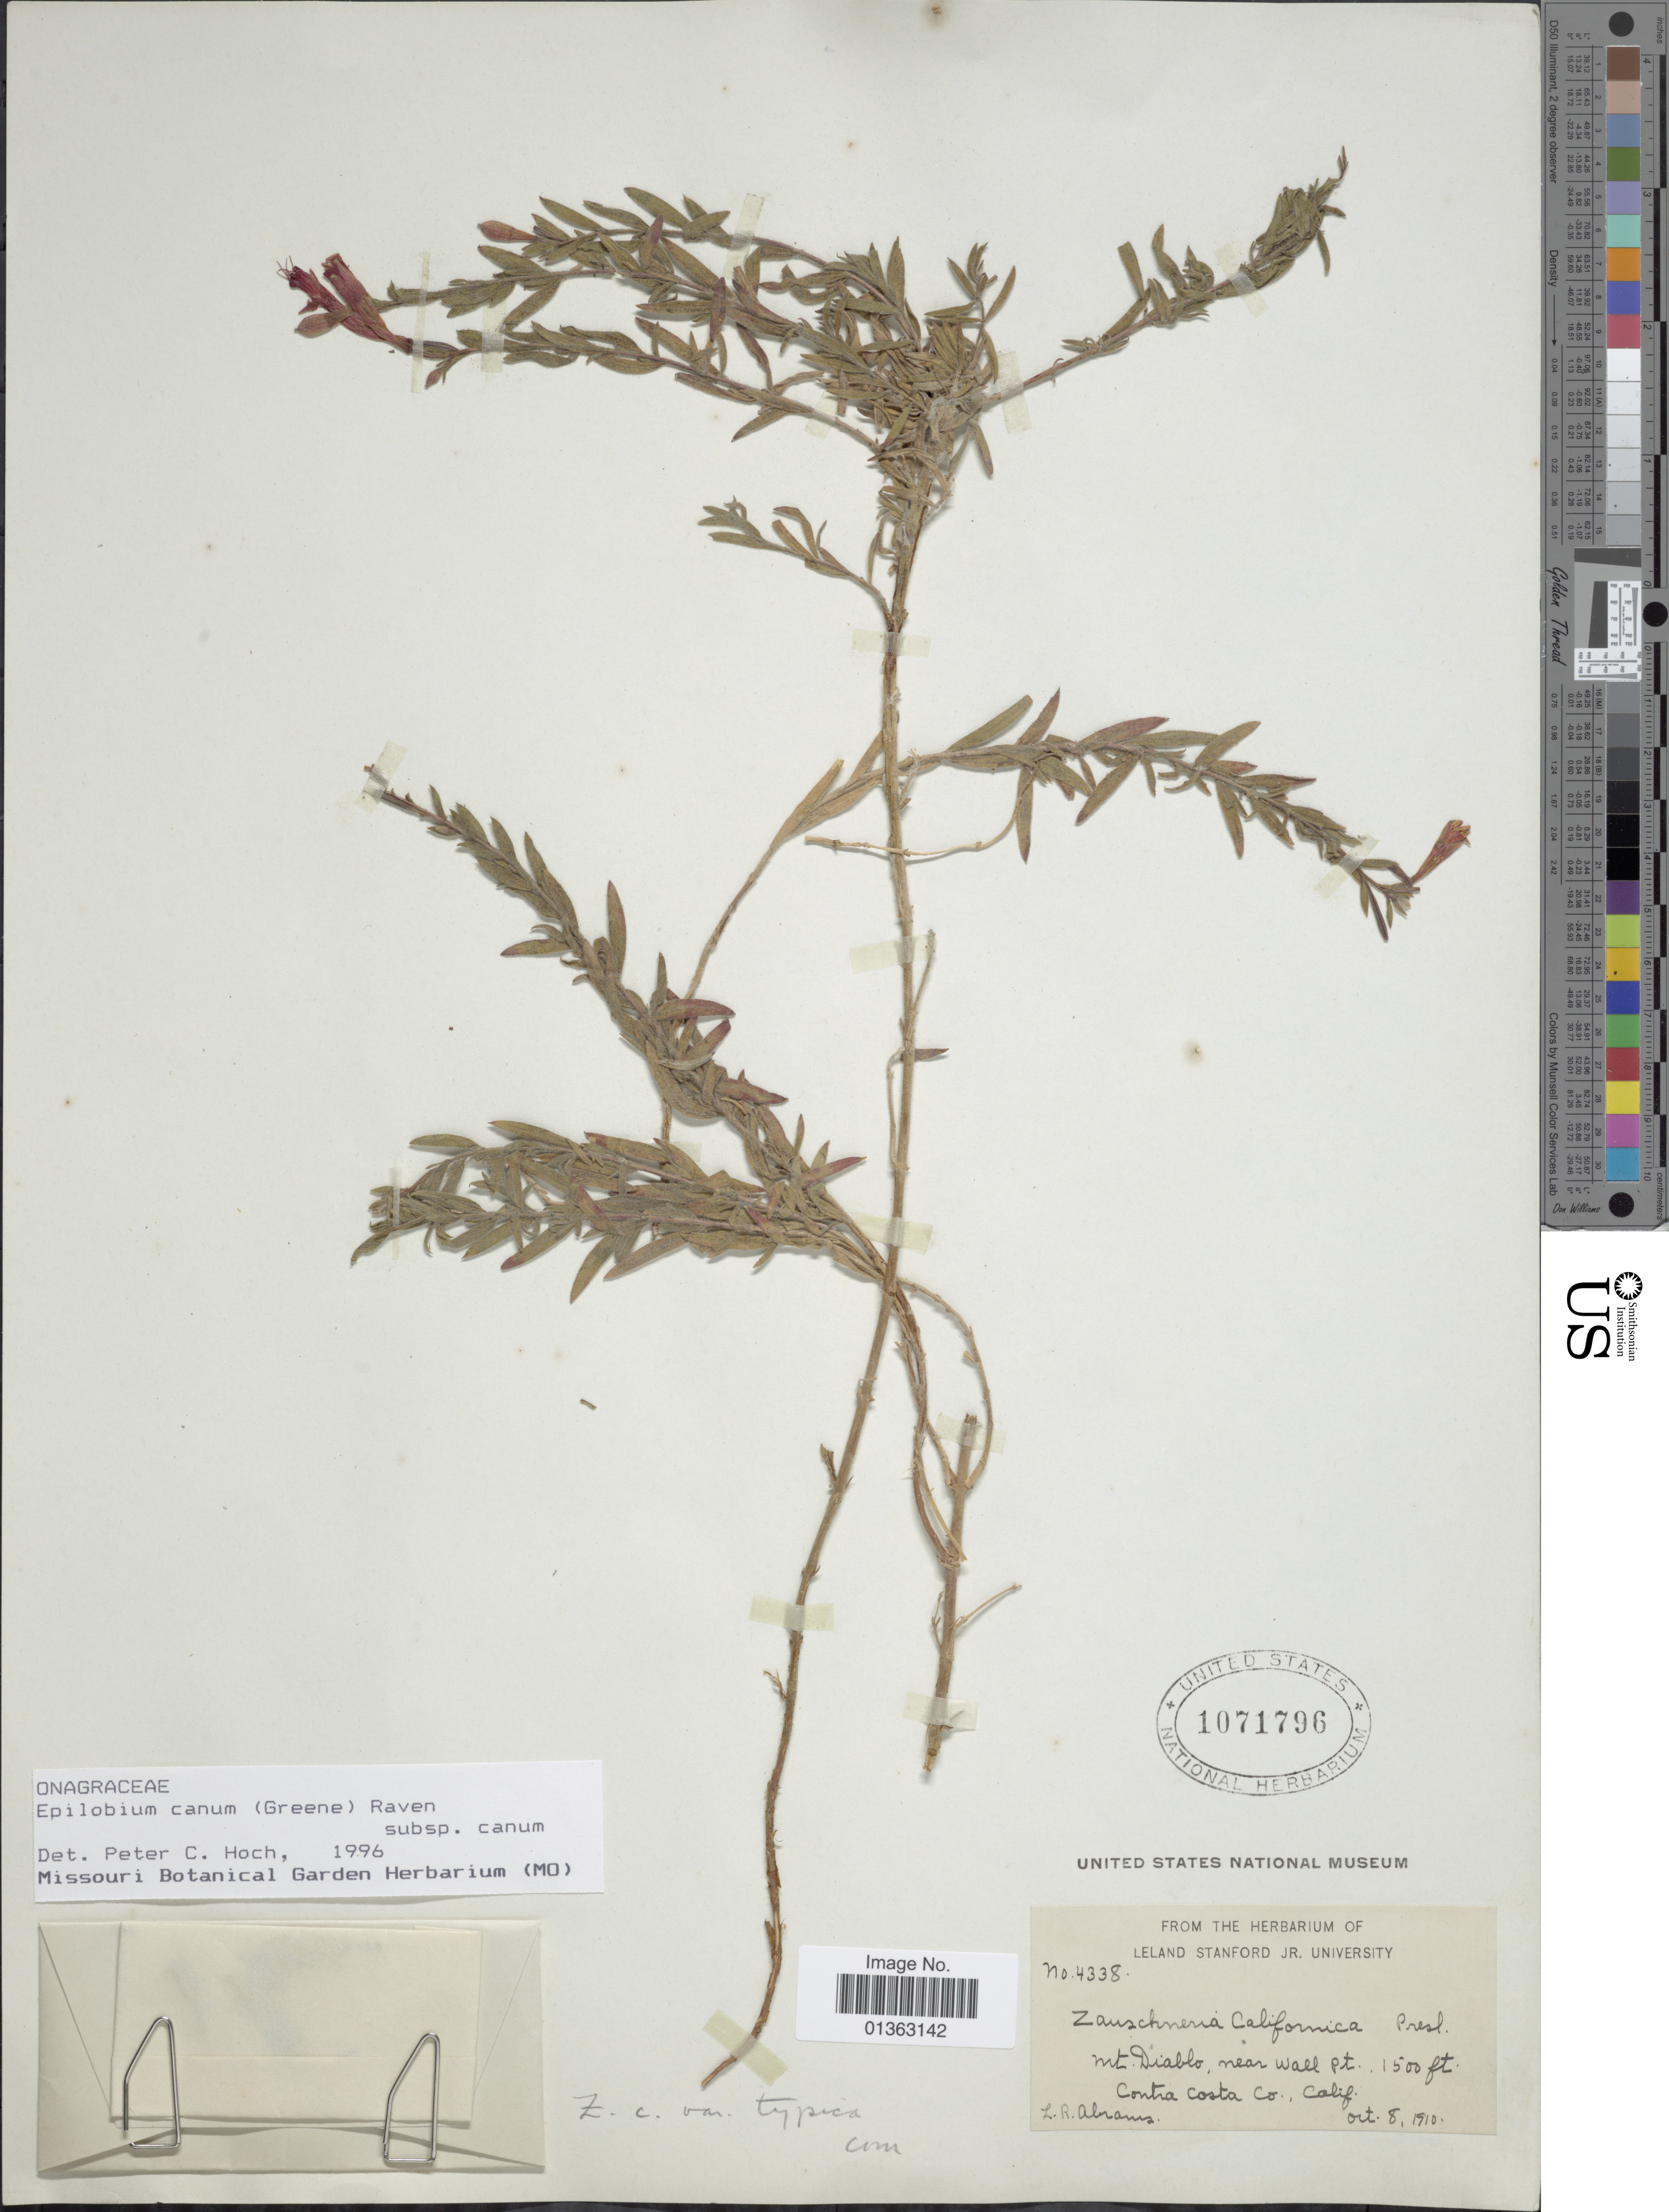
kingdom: Plantae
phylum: Tracheophyta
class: Magnoliopsida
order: Myrtales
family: Onagraceae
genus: Epilobium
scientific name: Epilobium canum subsp. canum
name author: (Greene) P.H. Raven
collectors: L. Abrams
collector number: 4338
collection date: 1910-10-08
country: United States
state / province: California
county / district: Contra Costa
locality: Mt. Diablo, near Wall Pt. Contra Costa Co.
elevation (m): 457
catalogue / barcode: US 1071796